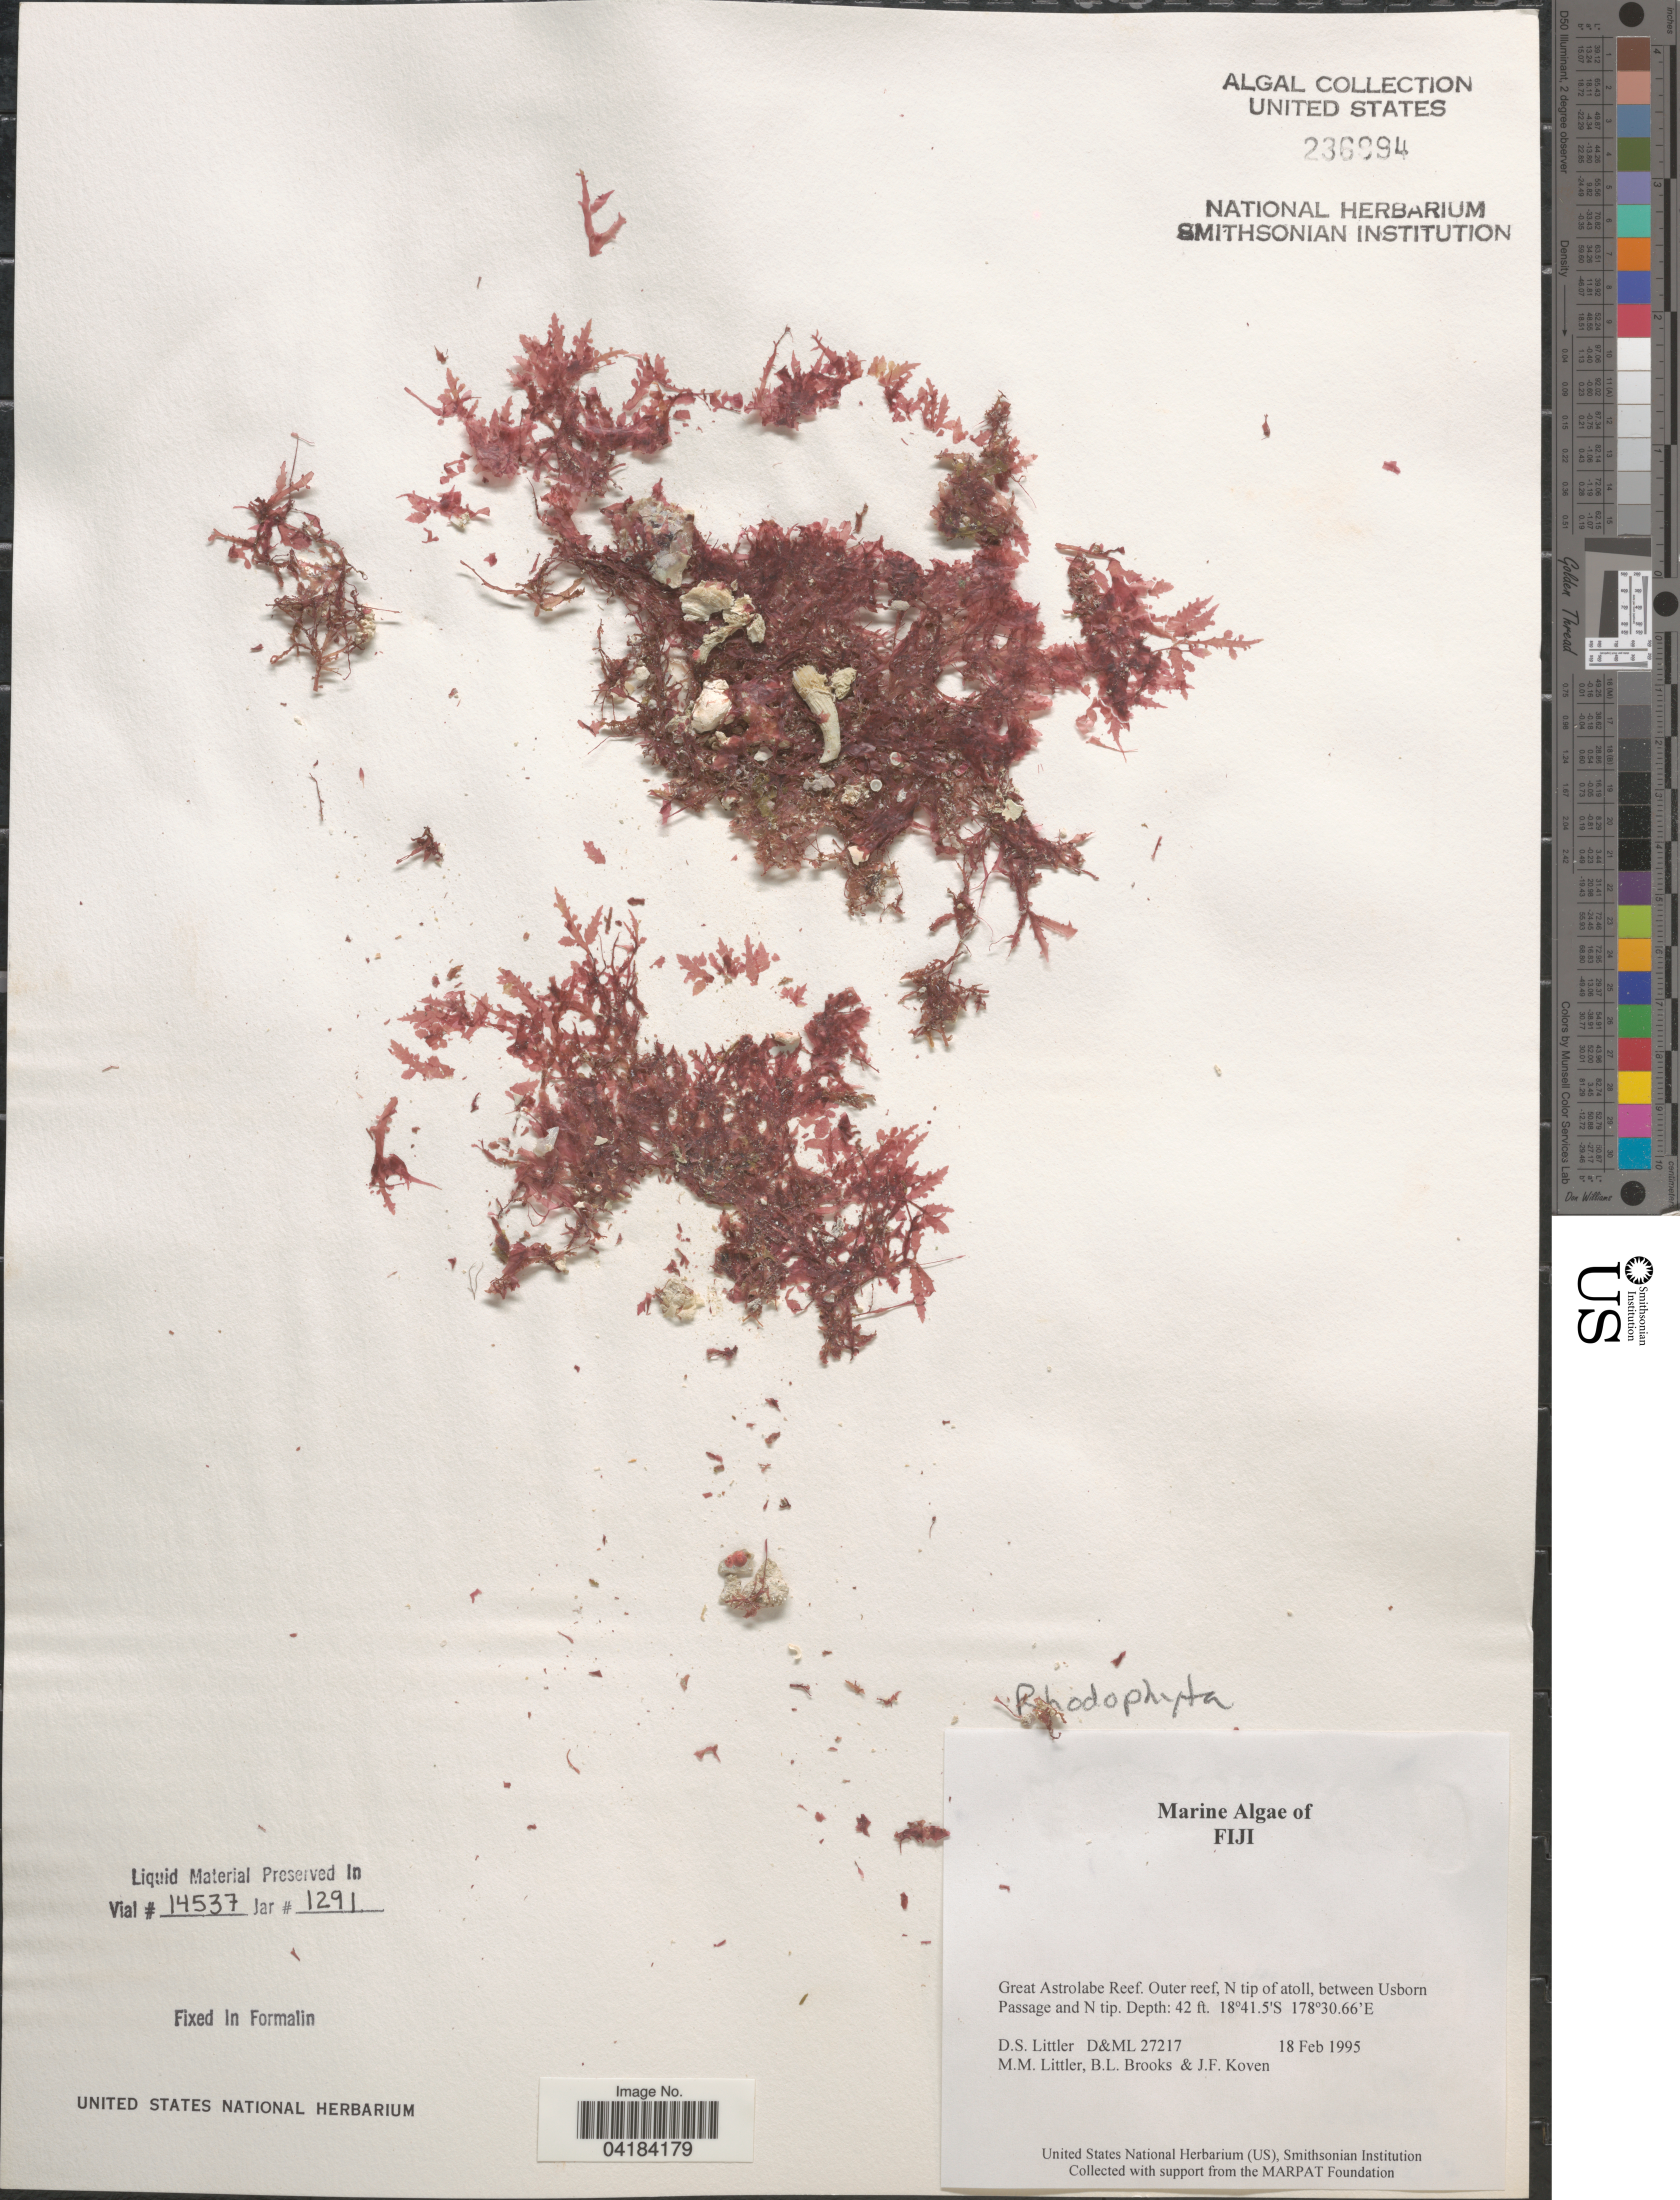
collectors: D. S. Littler, B. Brooks & J. Koven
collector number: D&ML27217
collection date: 1995-02-18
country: Fiji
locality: Great Astrolabe Reef. Outer reef, N tip of atoll, between Usborn Passage and N tip.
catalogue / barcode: US 236994